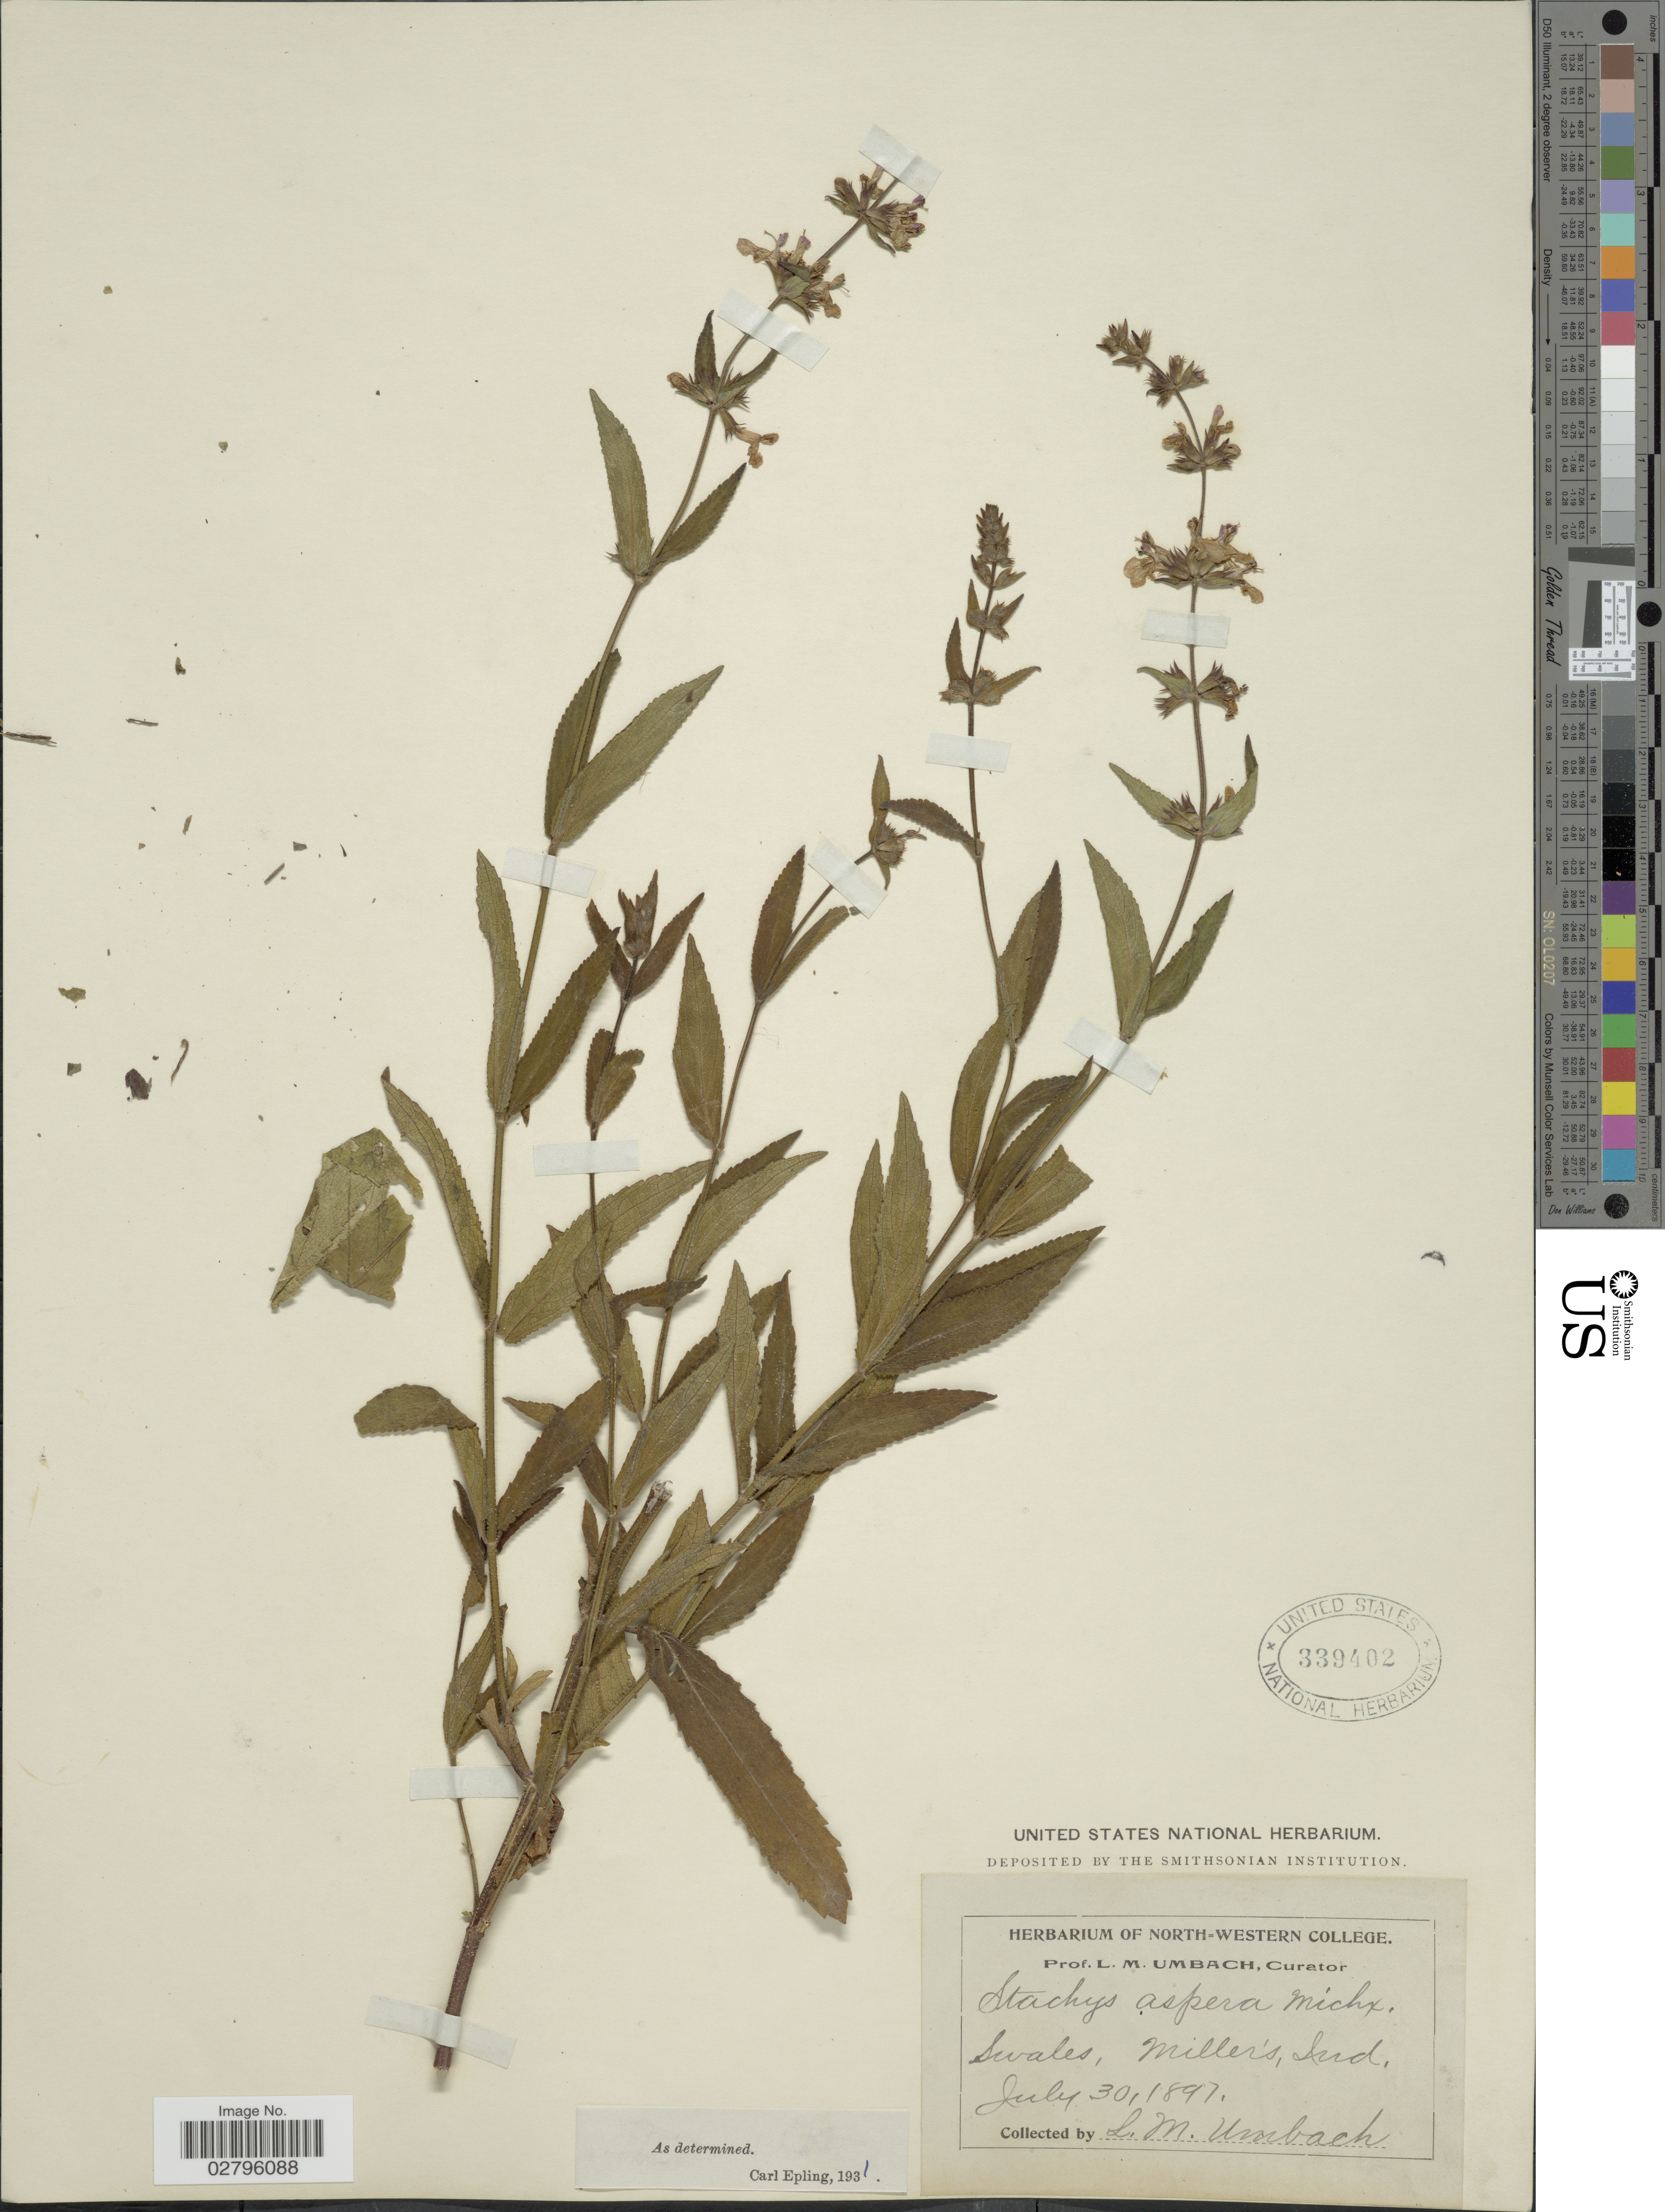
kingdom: Plantae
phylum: Tracheophyta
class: Magnoliopsida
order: Lamiales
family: Lamiaceae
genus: Stachys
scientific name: Stachys aspera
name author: Michx.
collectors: L. M. Umbach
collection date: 1897-07-30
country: United States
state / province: Indiana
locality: Swales, Miller's.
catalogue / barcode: US 339402